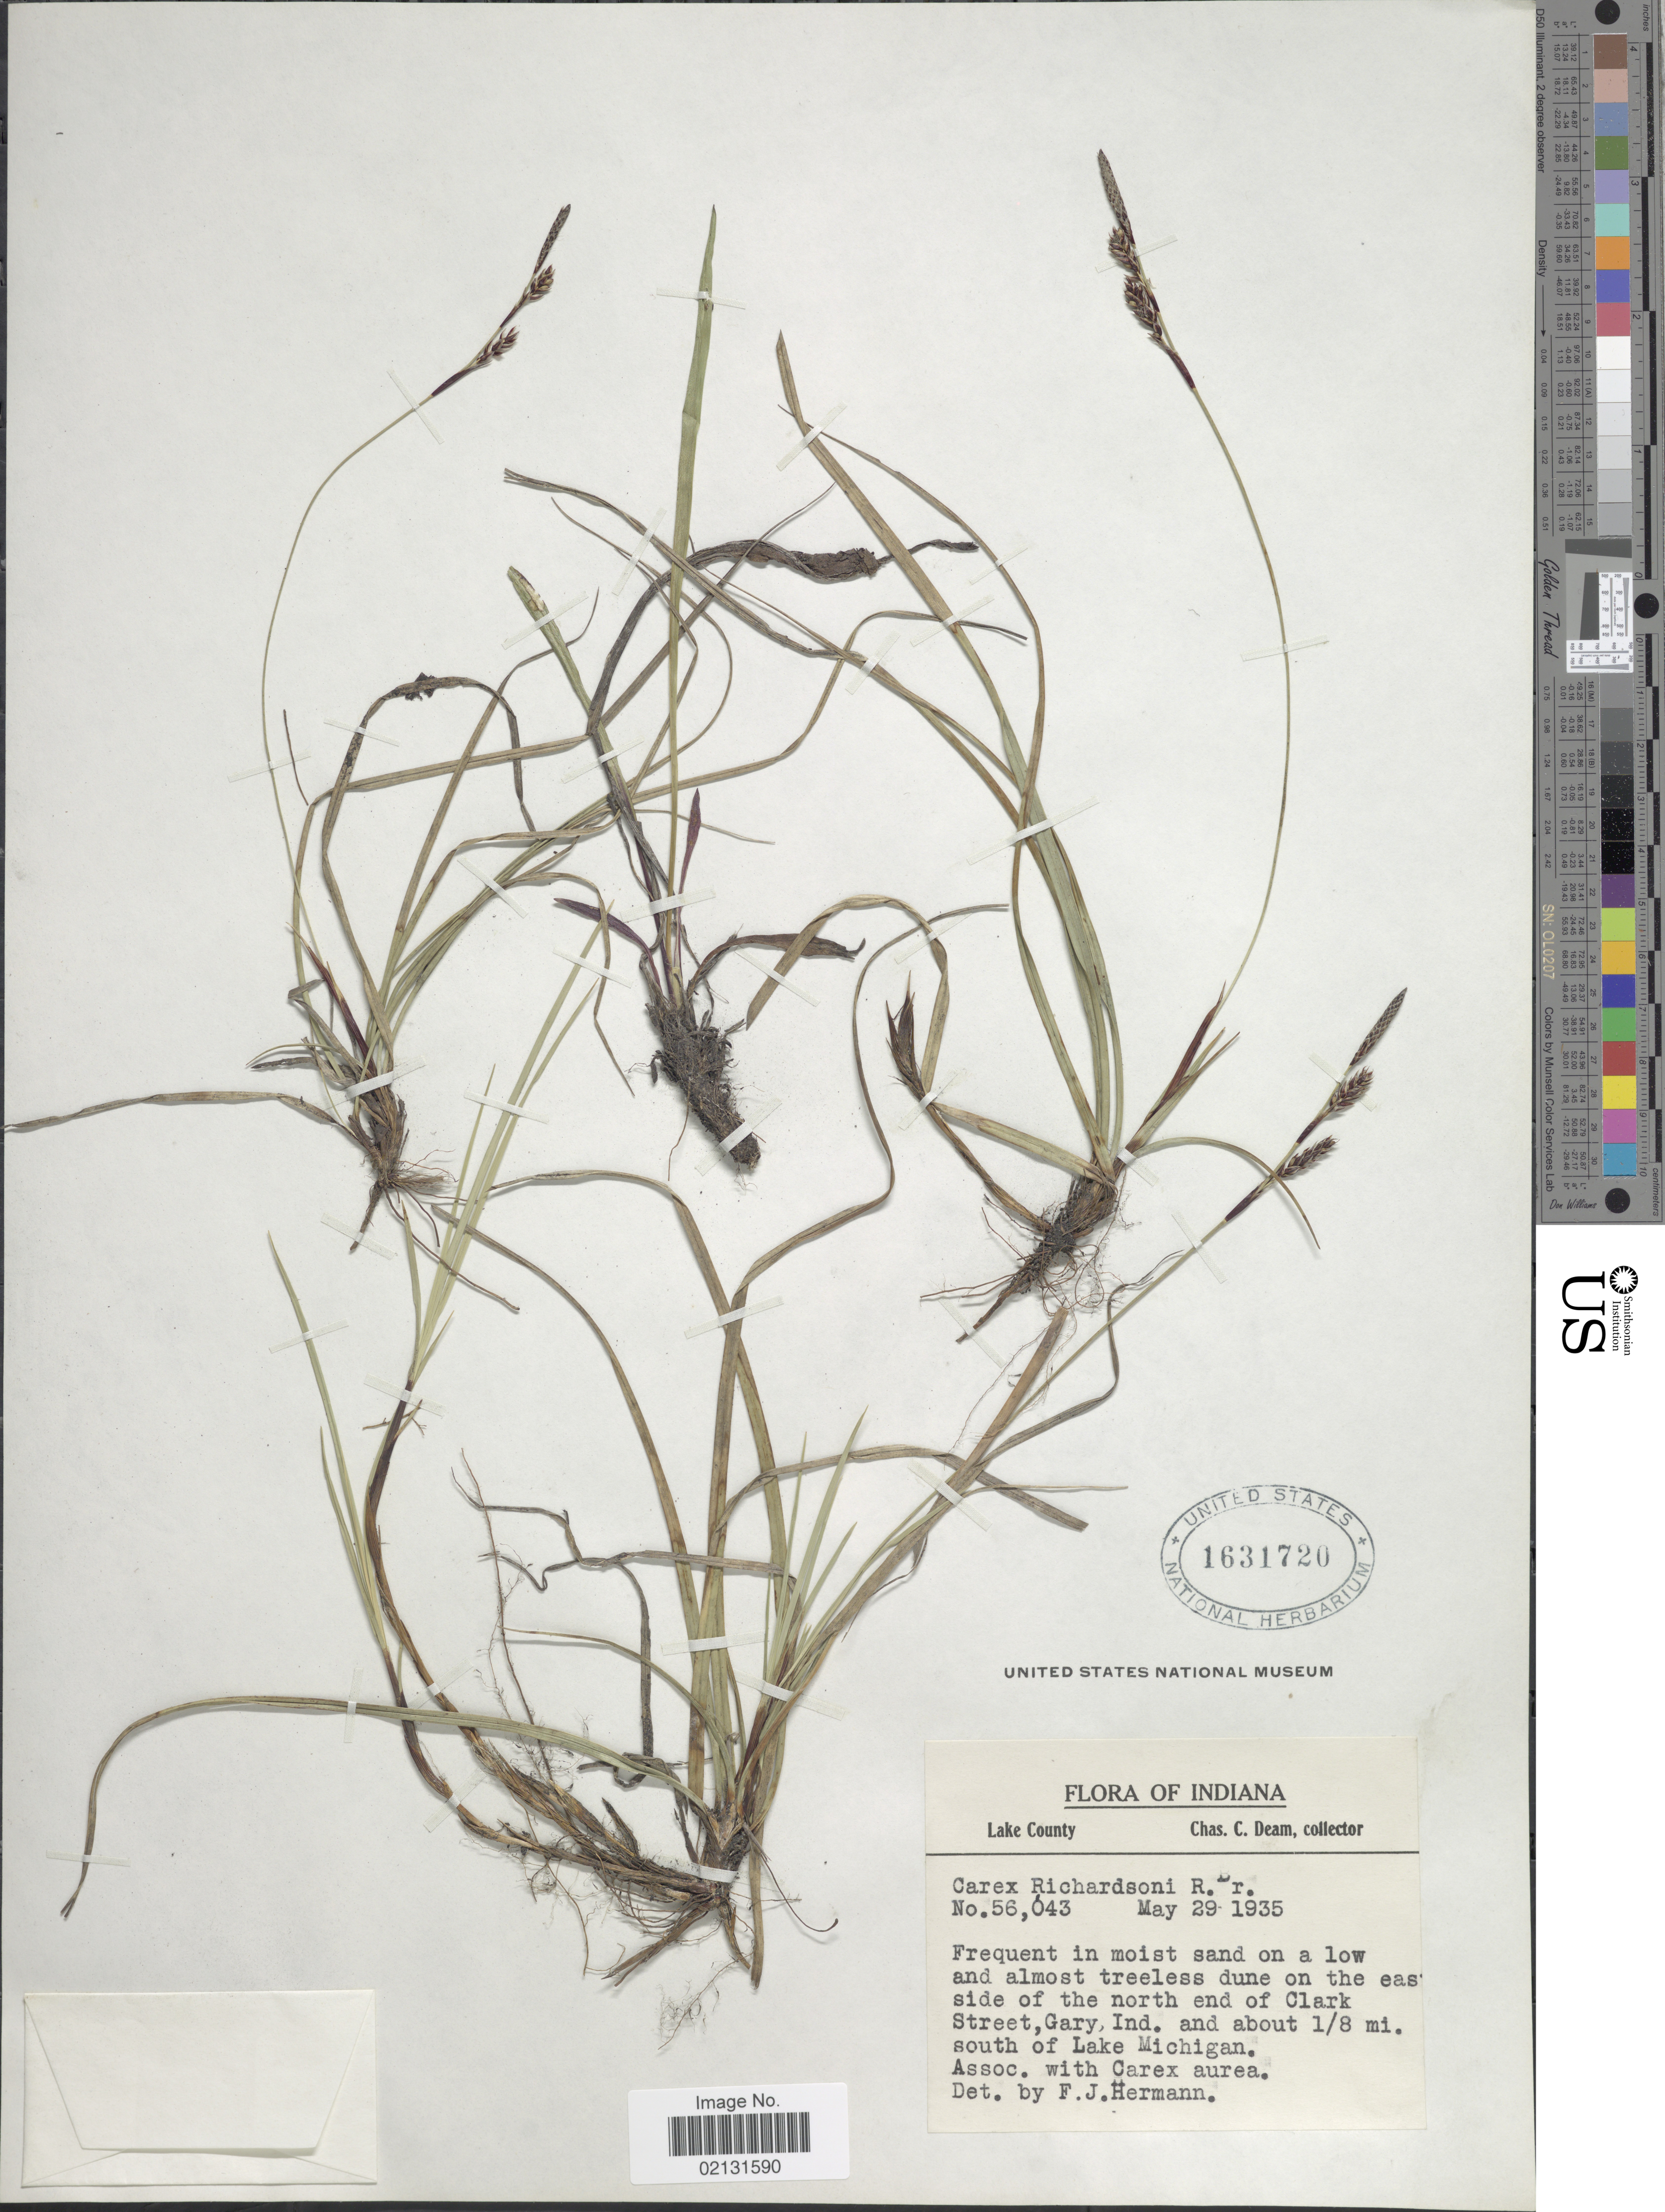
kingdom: Plantae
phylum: Tracheophyta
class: Liliopsida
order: Poales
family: Cyperaceae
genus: Carex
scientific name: Carex richardsonii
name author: R. Br.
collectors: C. C. Deam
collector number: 56043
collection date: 1935-05-29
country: United States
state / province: Indiana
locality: Lake County, on a low and almost treeless dune on the east side of the north end of Clark Street, Gary, and about 1/8 mi. south of Lake Michigan.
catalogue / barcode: US 1631720